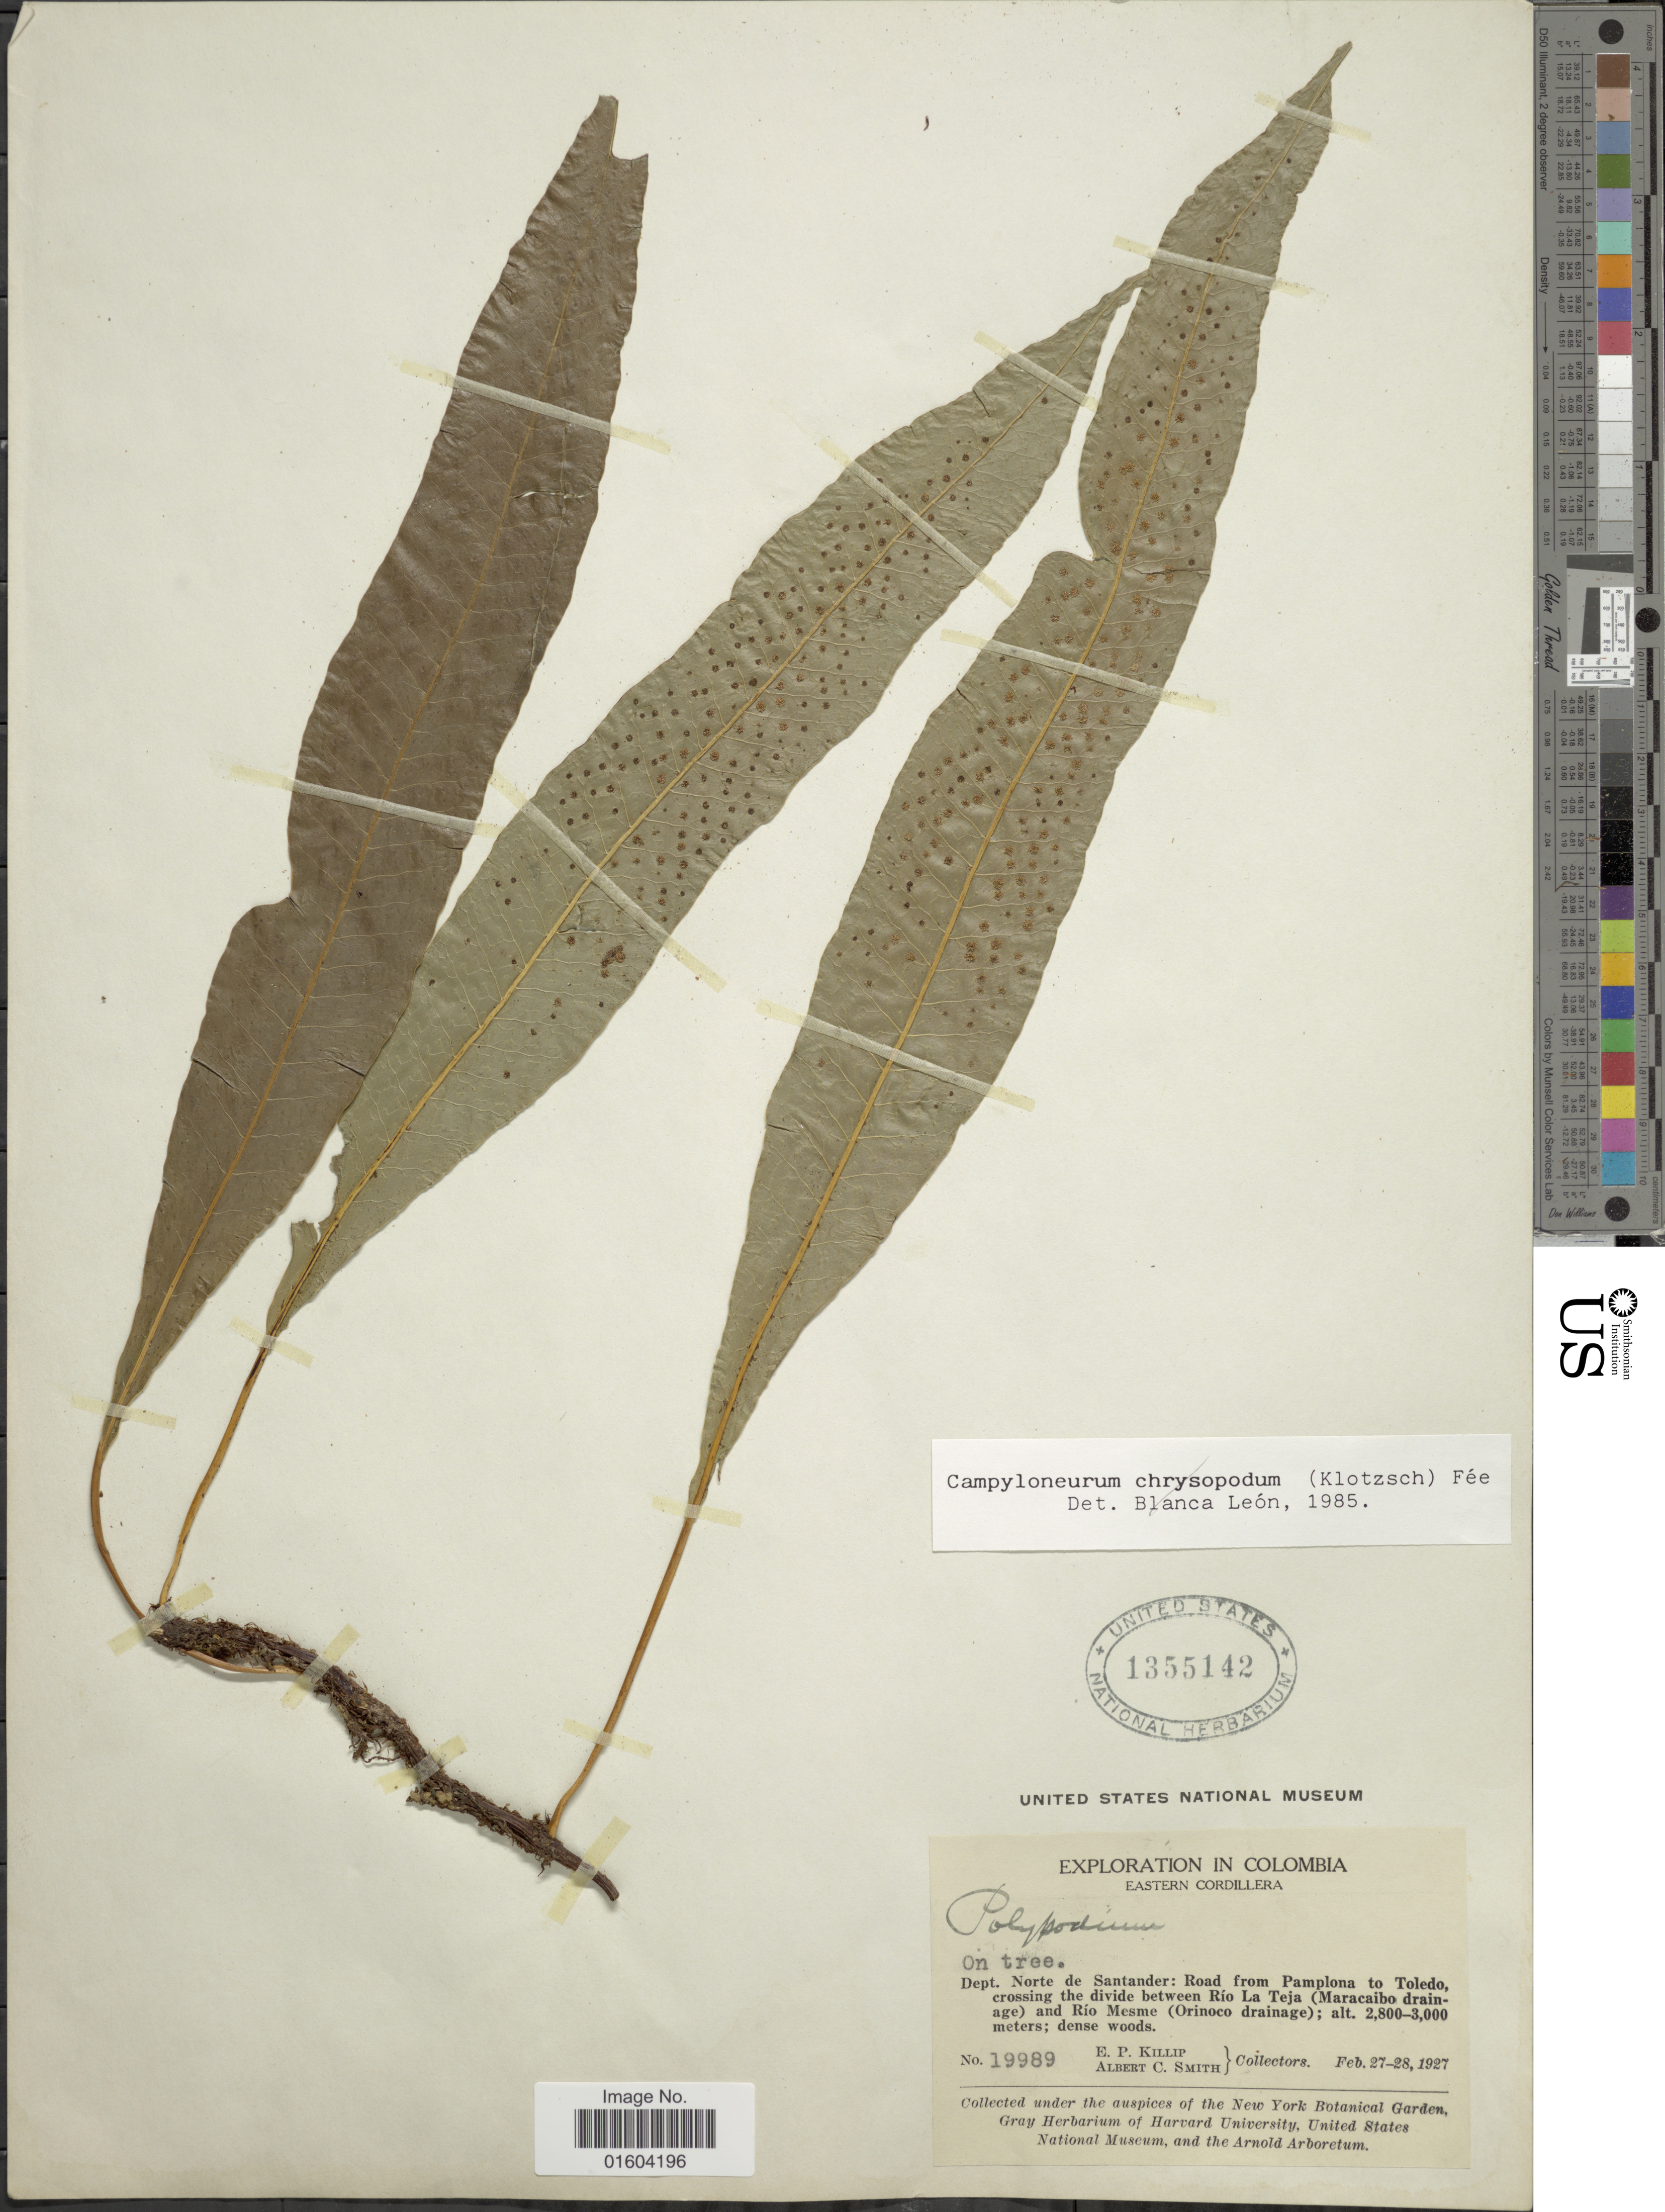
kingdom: Plantae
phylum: Tracheophyta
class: Polypodiopsida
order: Polypodiales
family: Polypodiaceae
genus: Campyloneurum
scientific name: Campyloneurum chrysopodum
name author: (Klotzsch) Fée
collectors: E. P. Killip & A. C. Smith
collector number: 19989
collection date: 1927-02-27/1927-02-28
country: Colombia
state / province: Norte de Santander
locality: Eastern Cordillera. Dept. Norte de Santander: Road from Pamplona to Toledo , crossing the divide between Rio La Teja (Maracaibo drainage) and Rio Mesme (Orinoco drainage).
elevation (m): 2800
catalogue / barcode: US 1355142